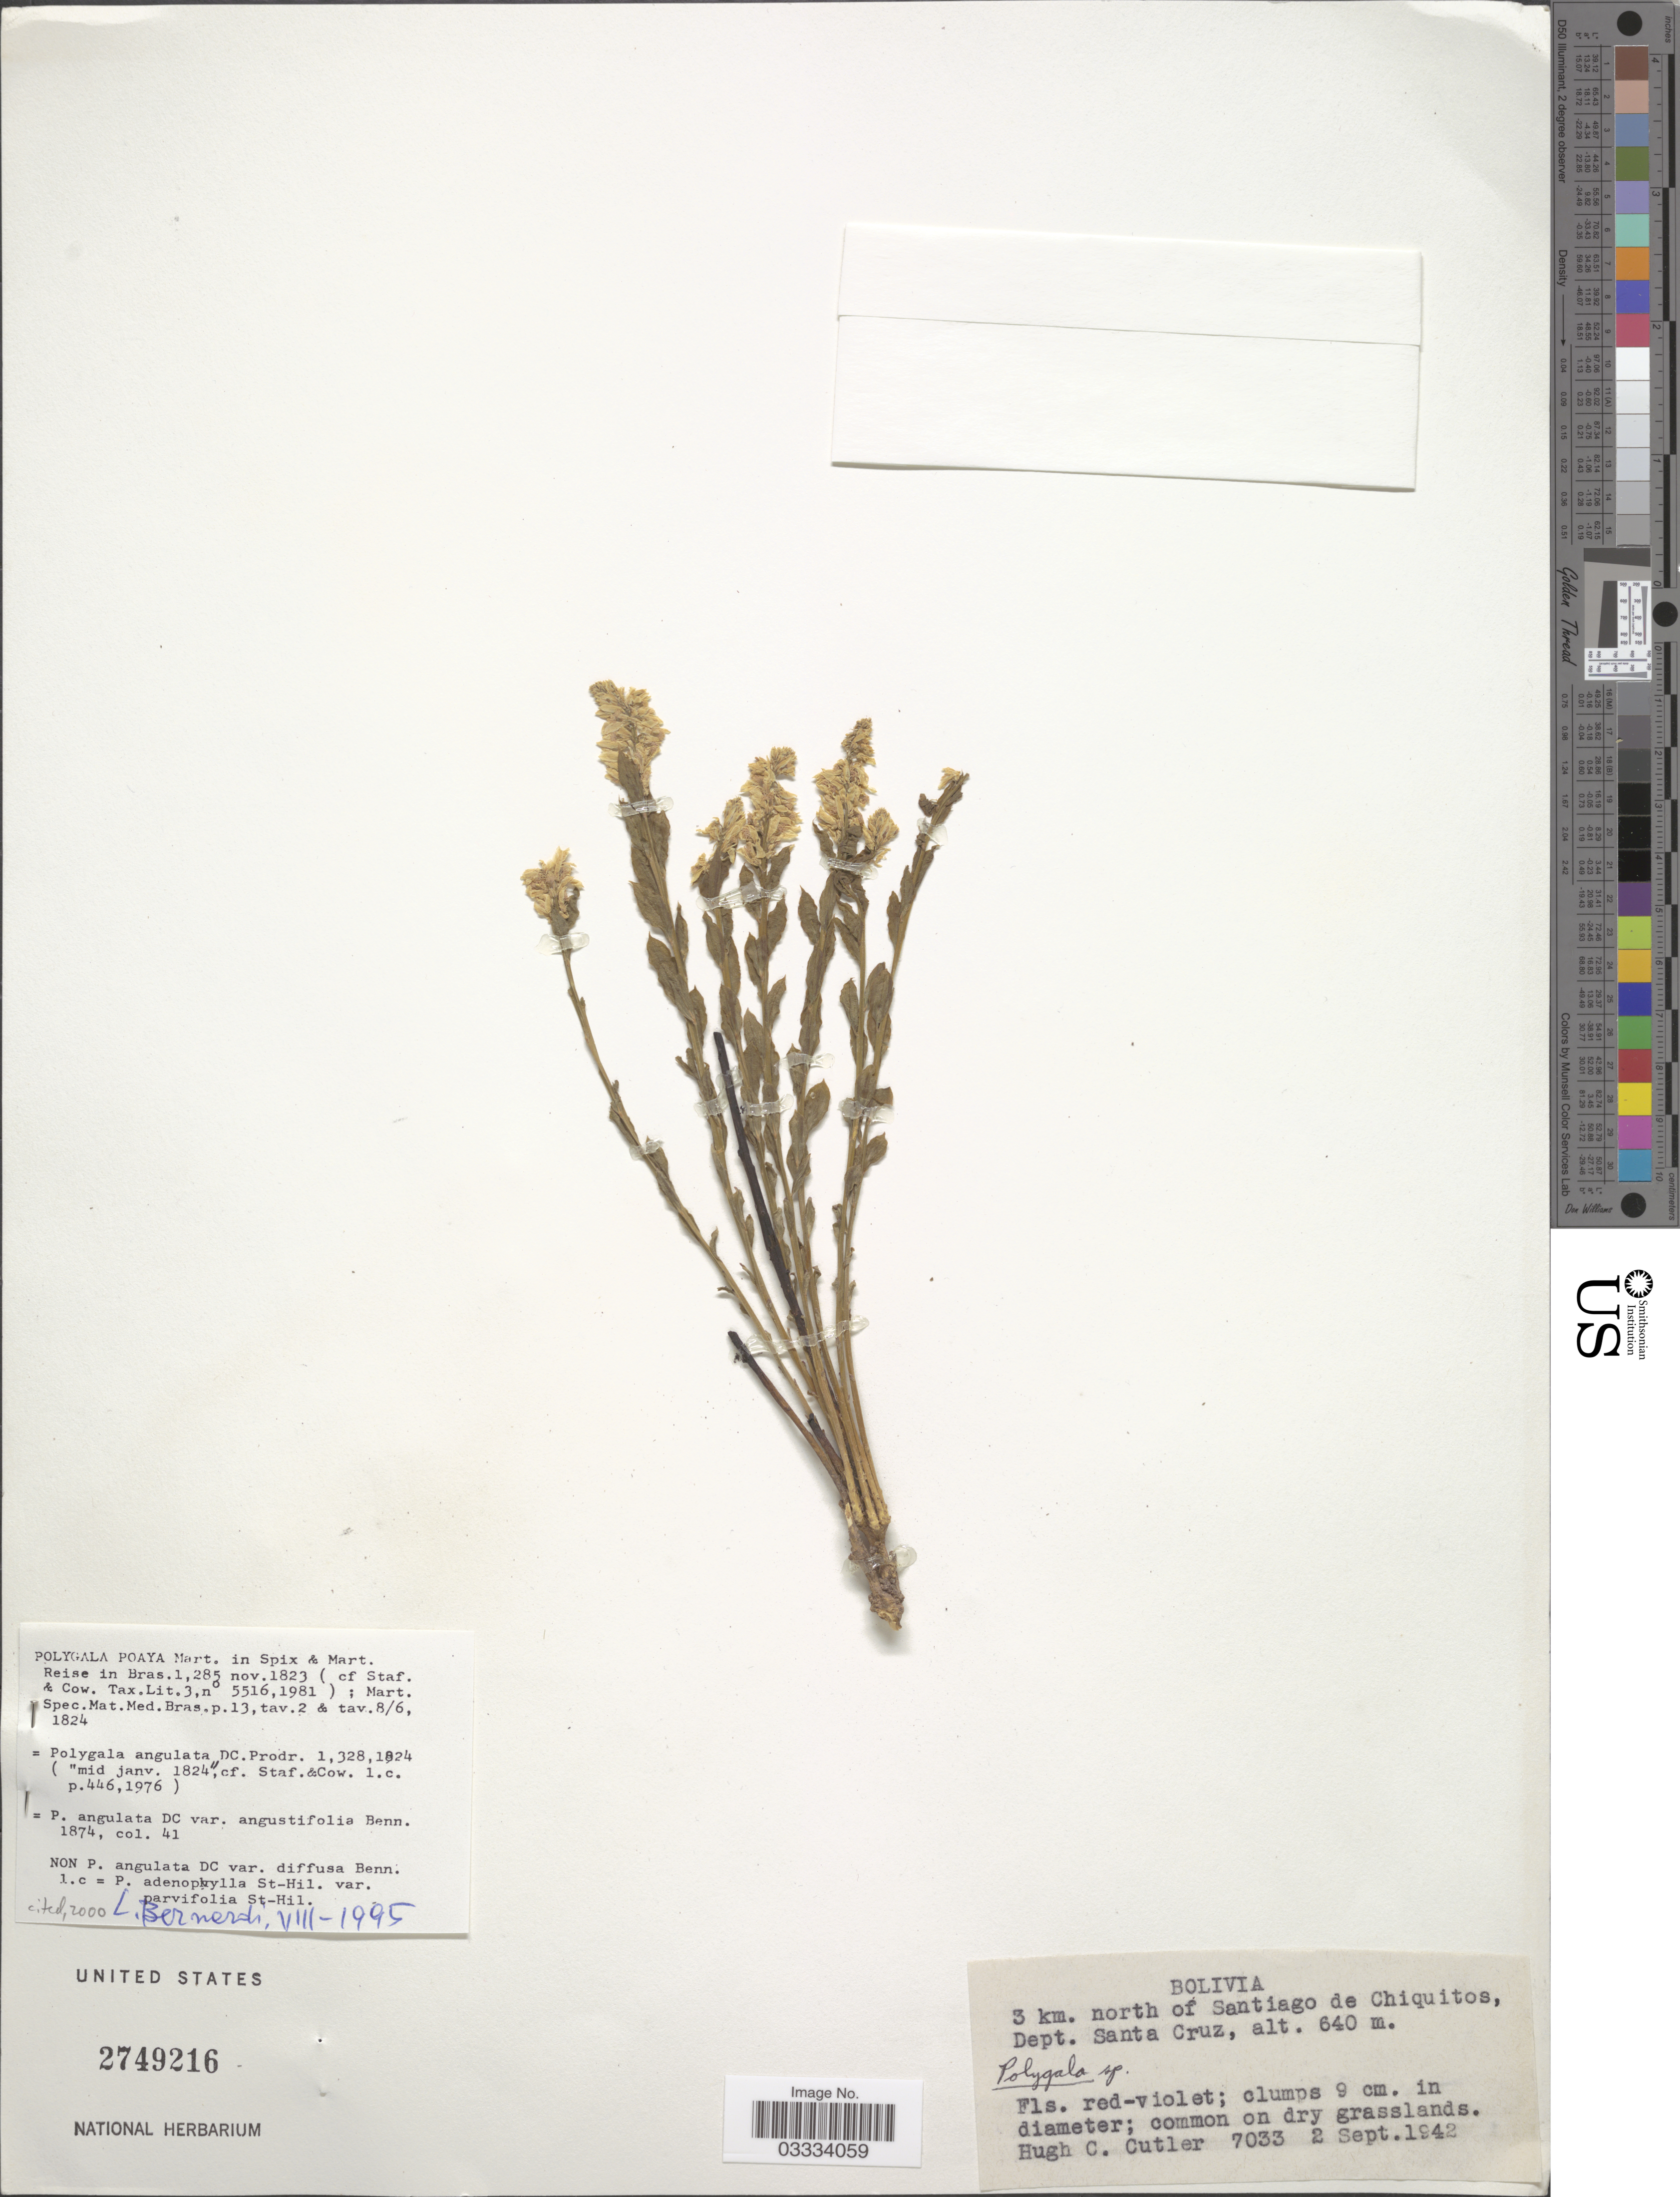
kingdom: Plantae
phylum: Tracheophyta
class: Magnoliopsida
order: Fabales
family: Polygalaceae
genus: Polygala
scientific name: Polygala poaya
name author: Mart.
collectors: H. C. Cutler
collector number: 7033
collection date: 1942-09-02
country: Bolivia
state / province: Santa Cruz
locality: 3 km. north of Santiago de Chiquitos, Dept. Santa Cruz.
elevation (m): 640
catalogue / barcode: US 2749216